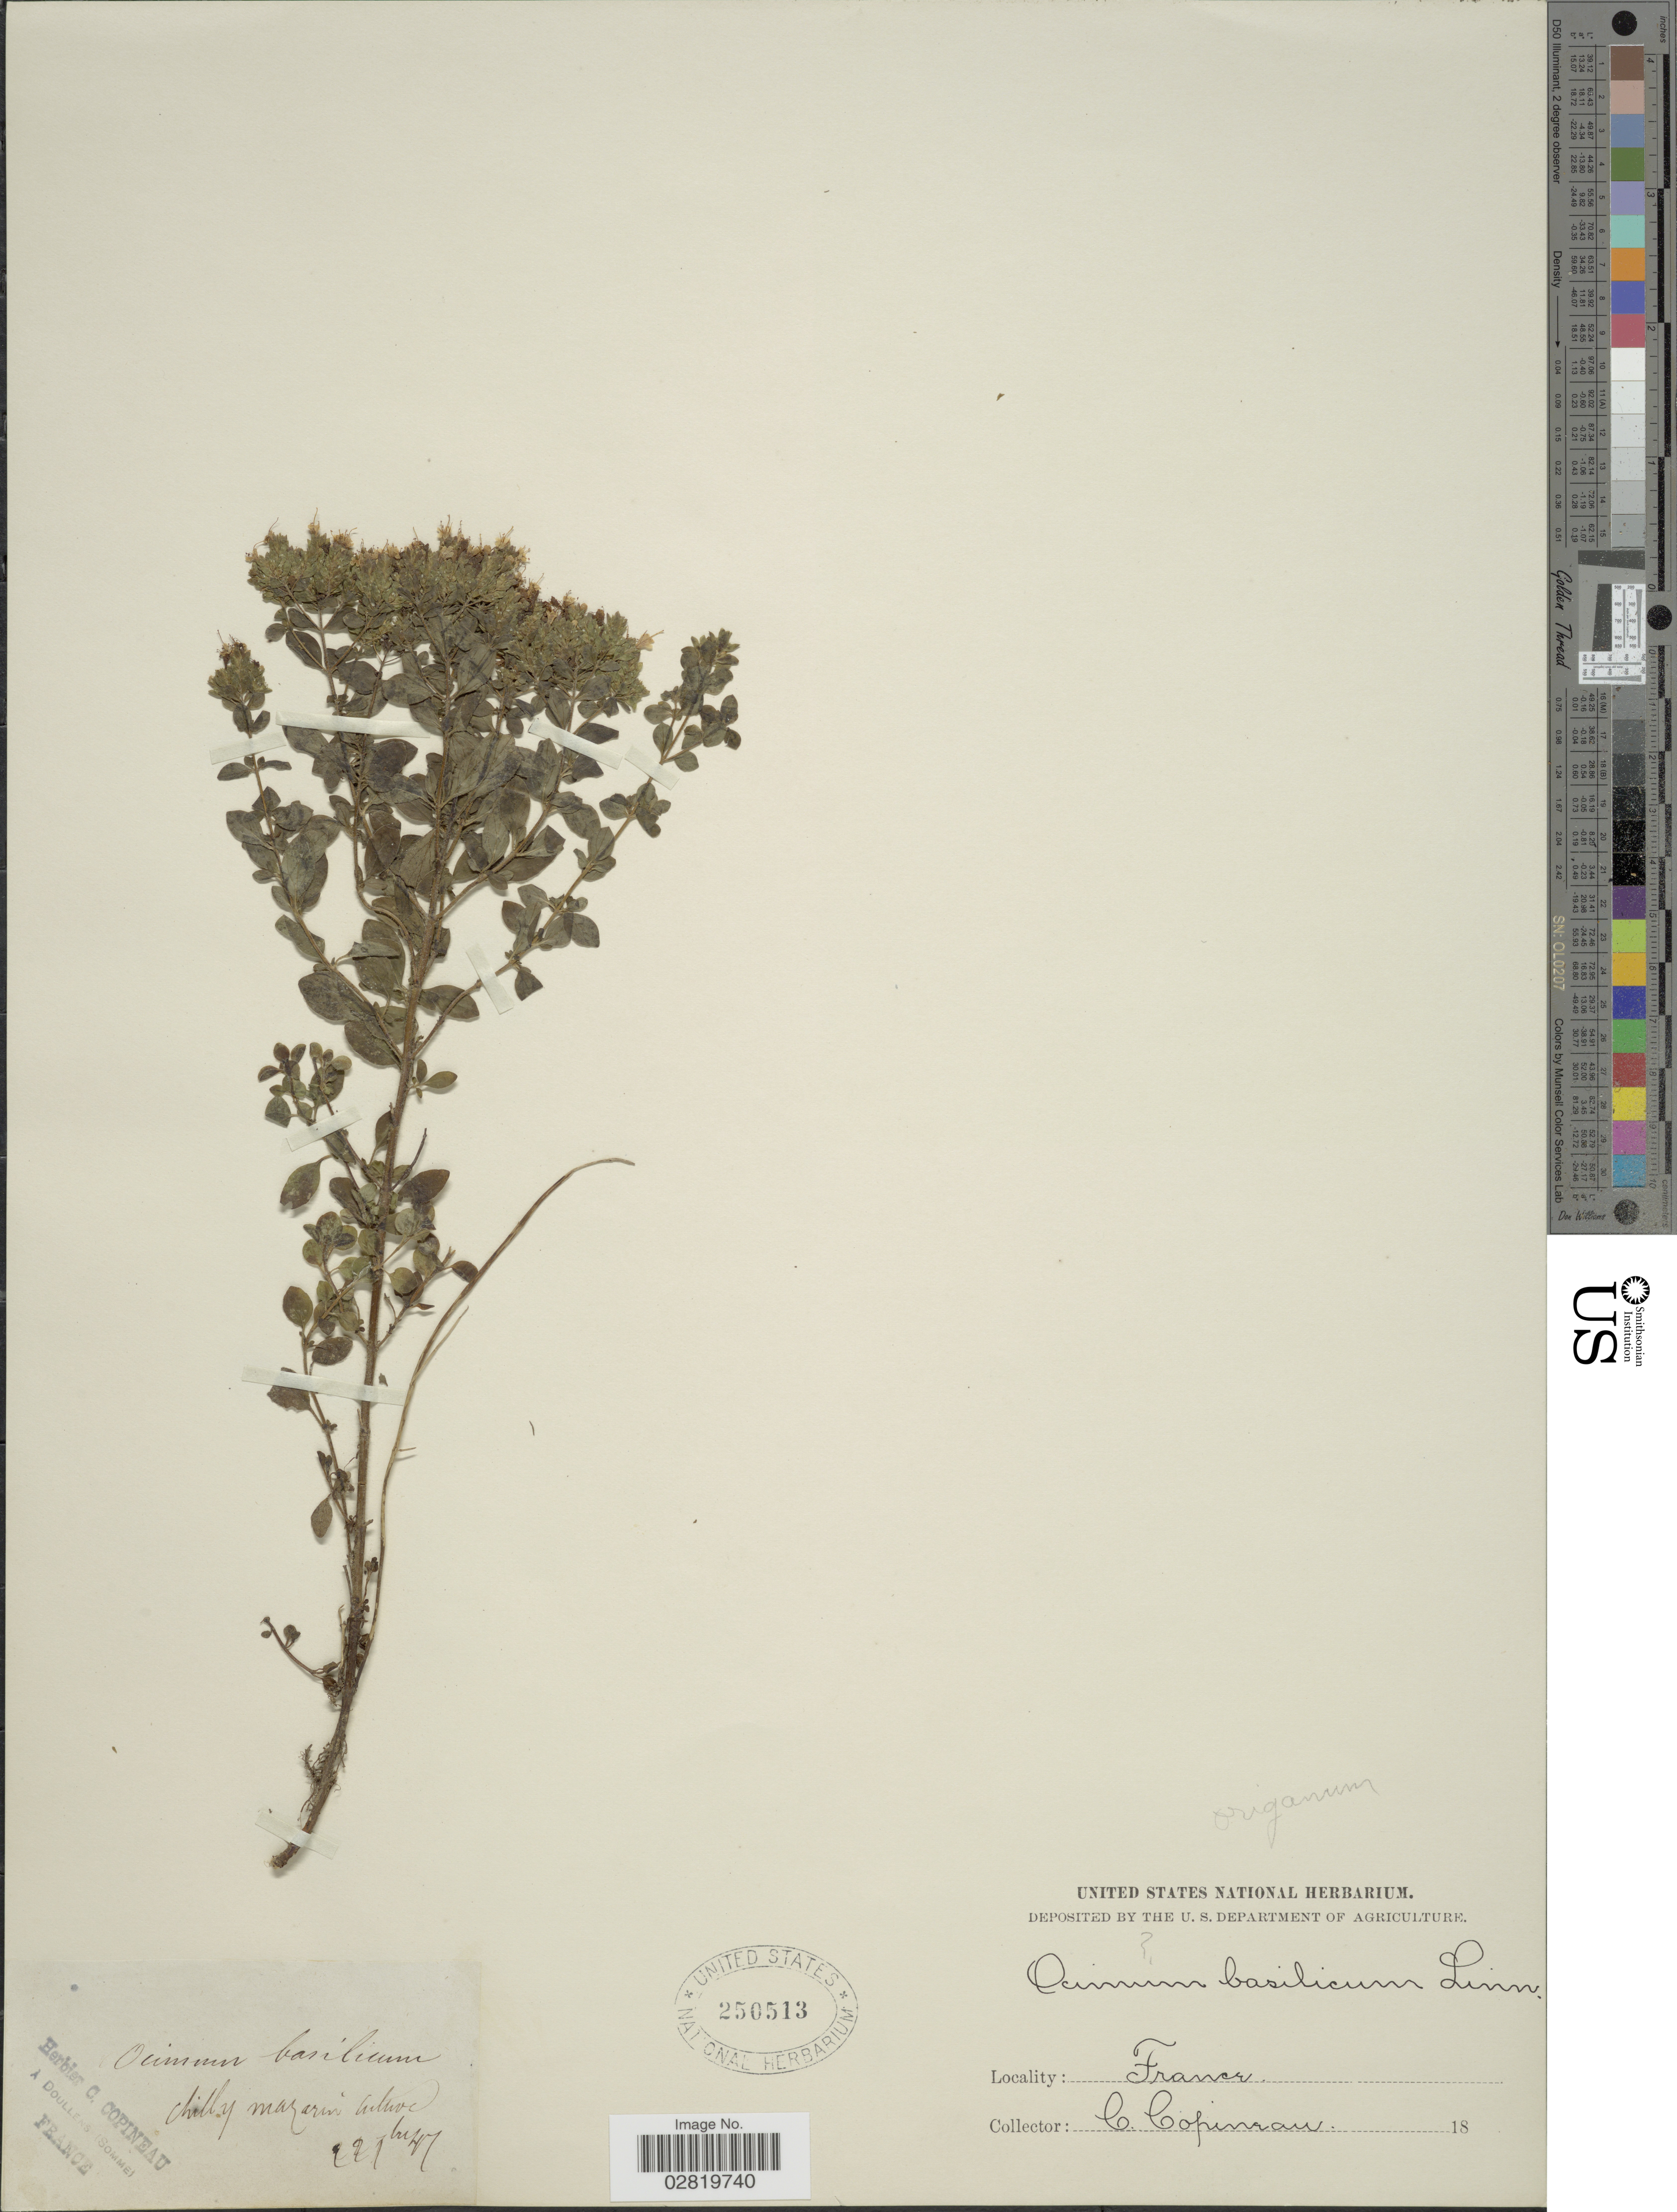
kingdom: Plantae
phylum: Tracheophyta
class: Magnoliopsida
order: Lamiales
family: Lamiaceae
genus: Origanum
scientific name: Origanum sp.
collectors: C. Copineau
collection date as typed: Transcribed d/m/y: 22/11/47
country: France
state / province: Île-de-France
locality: Chilly Mazarin, cultive [Chilly-Mazarin, cultivated]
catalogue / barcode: US 250513